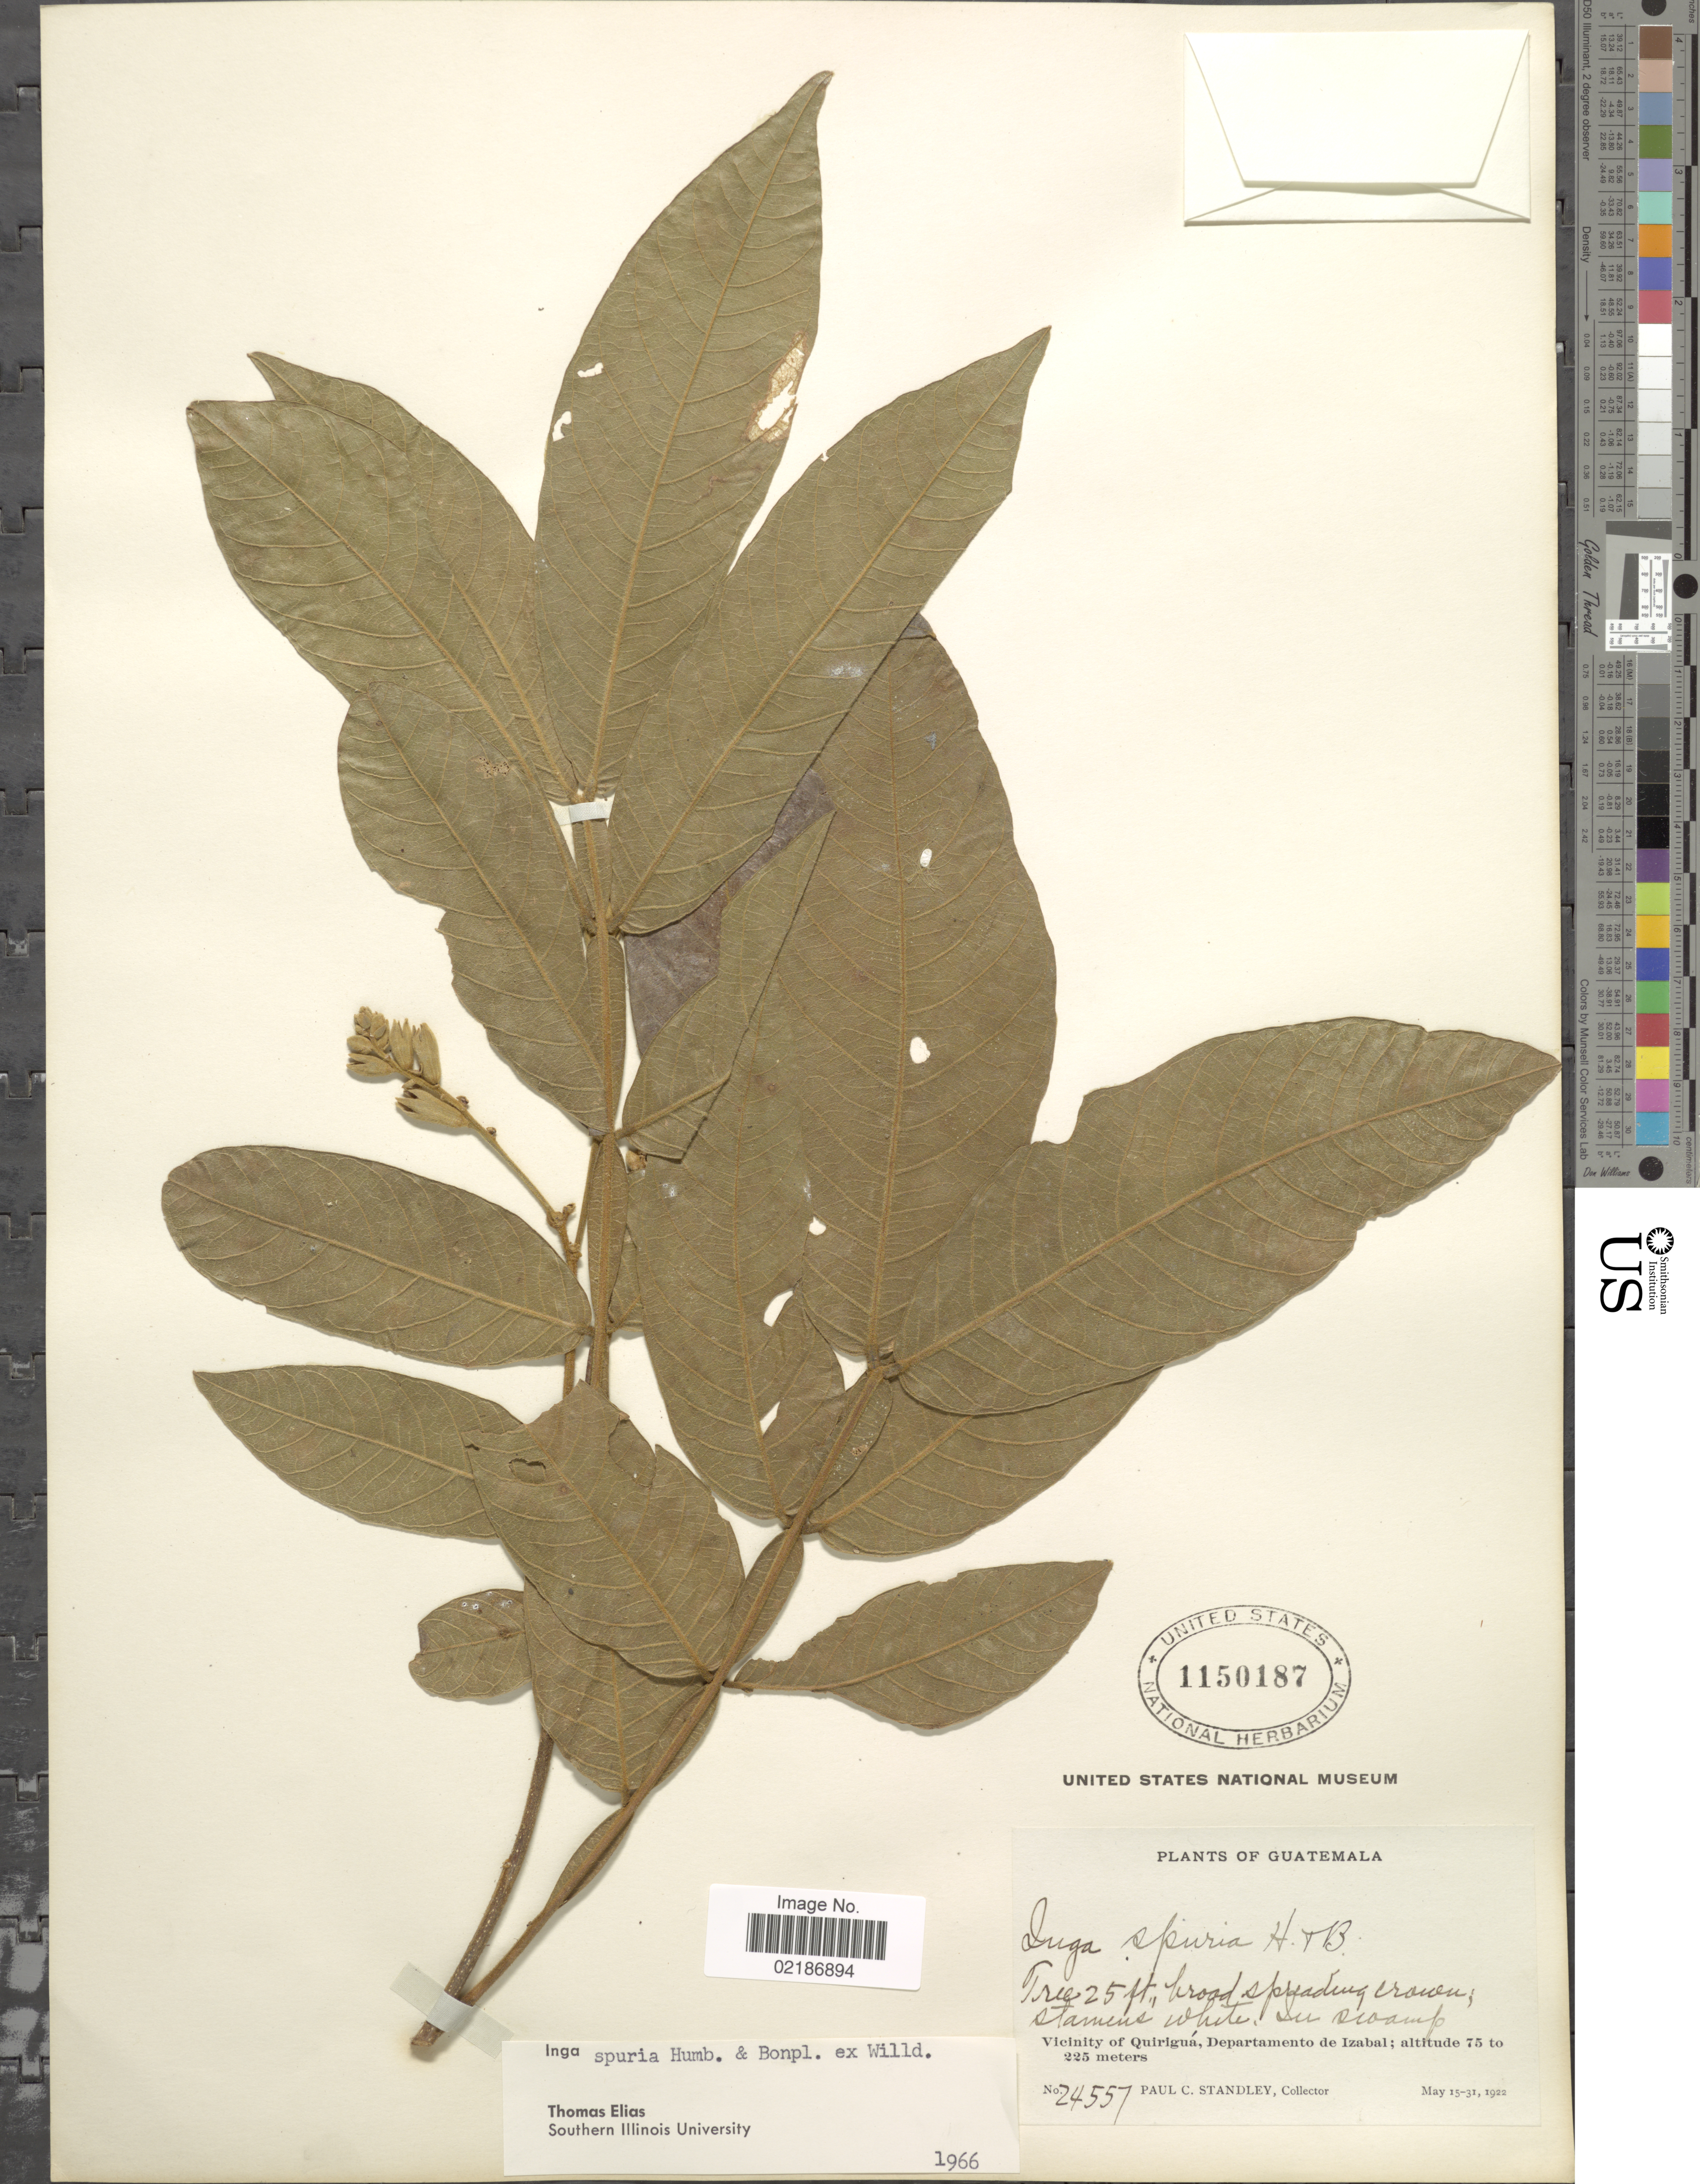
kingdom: Plantae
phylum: Tracheophyta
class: Magnoliopsida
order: Fabales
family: Fabaceae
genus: Inga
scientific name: Inga vera subsp. vera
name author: Willd.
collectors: P. C. Standley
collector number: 24557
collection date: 1922-05-15/1922-05-31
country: Guatemala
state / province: Izabal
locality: Vicinity of Quirigua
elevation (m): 75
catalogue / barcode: US 1150187